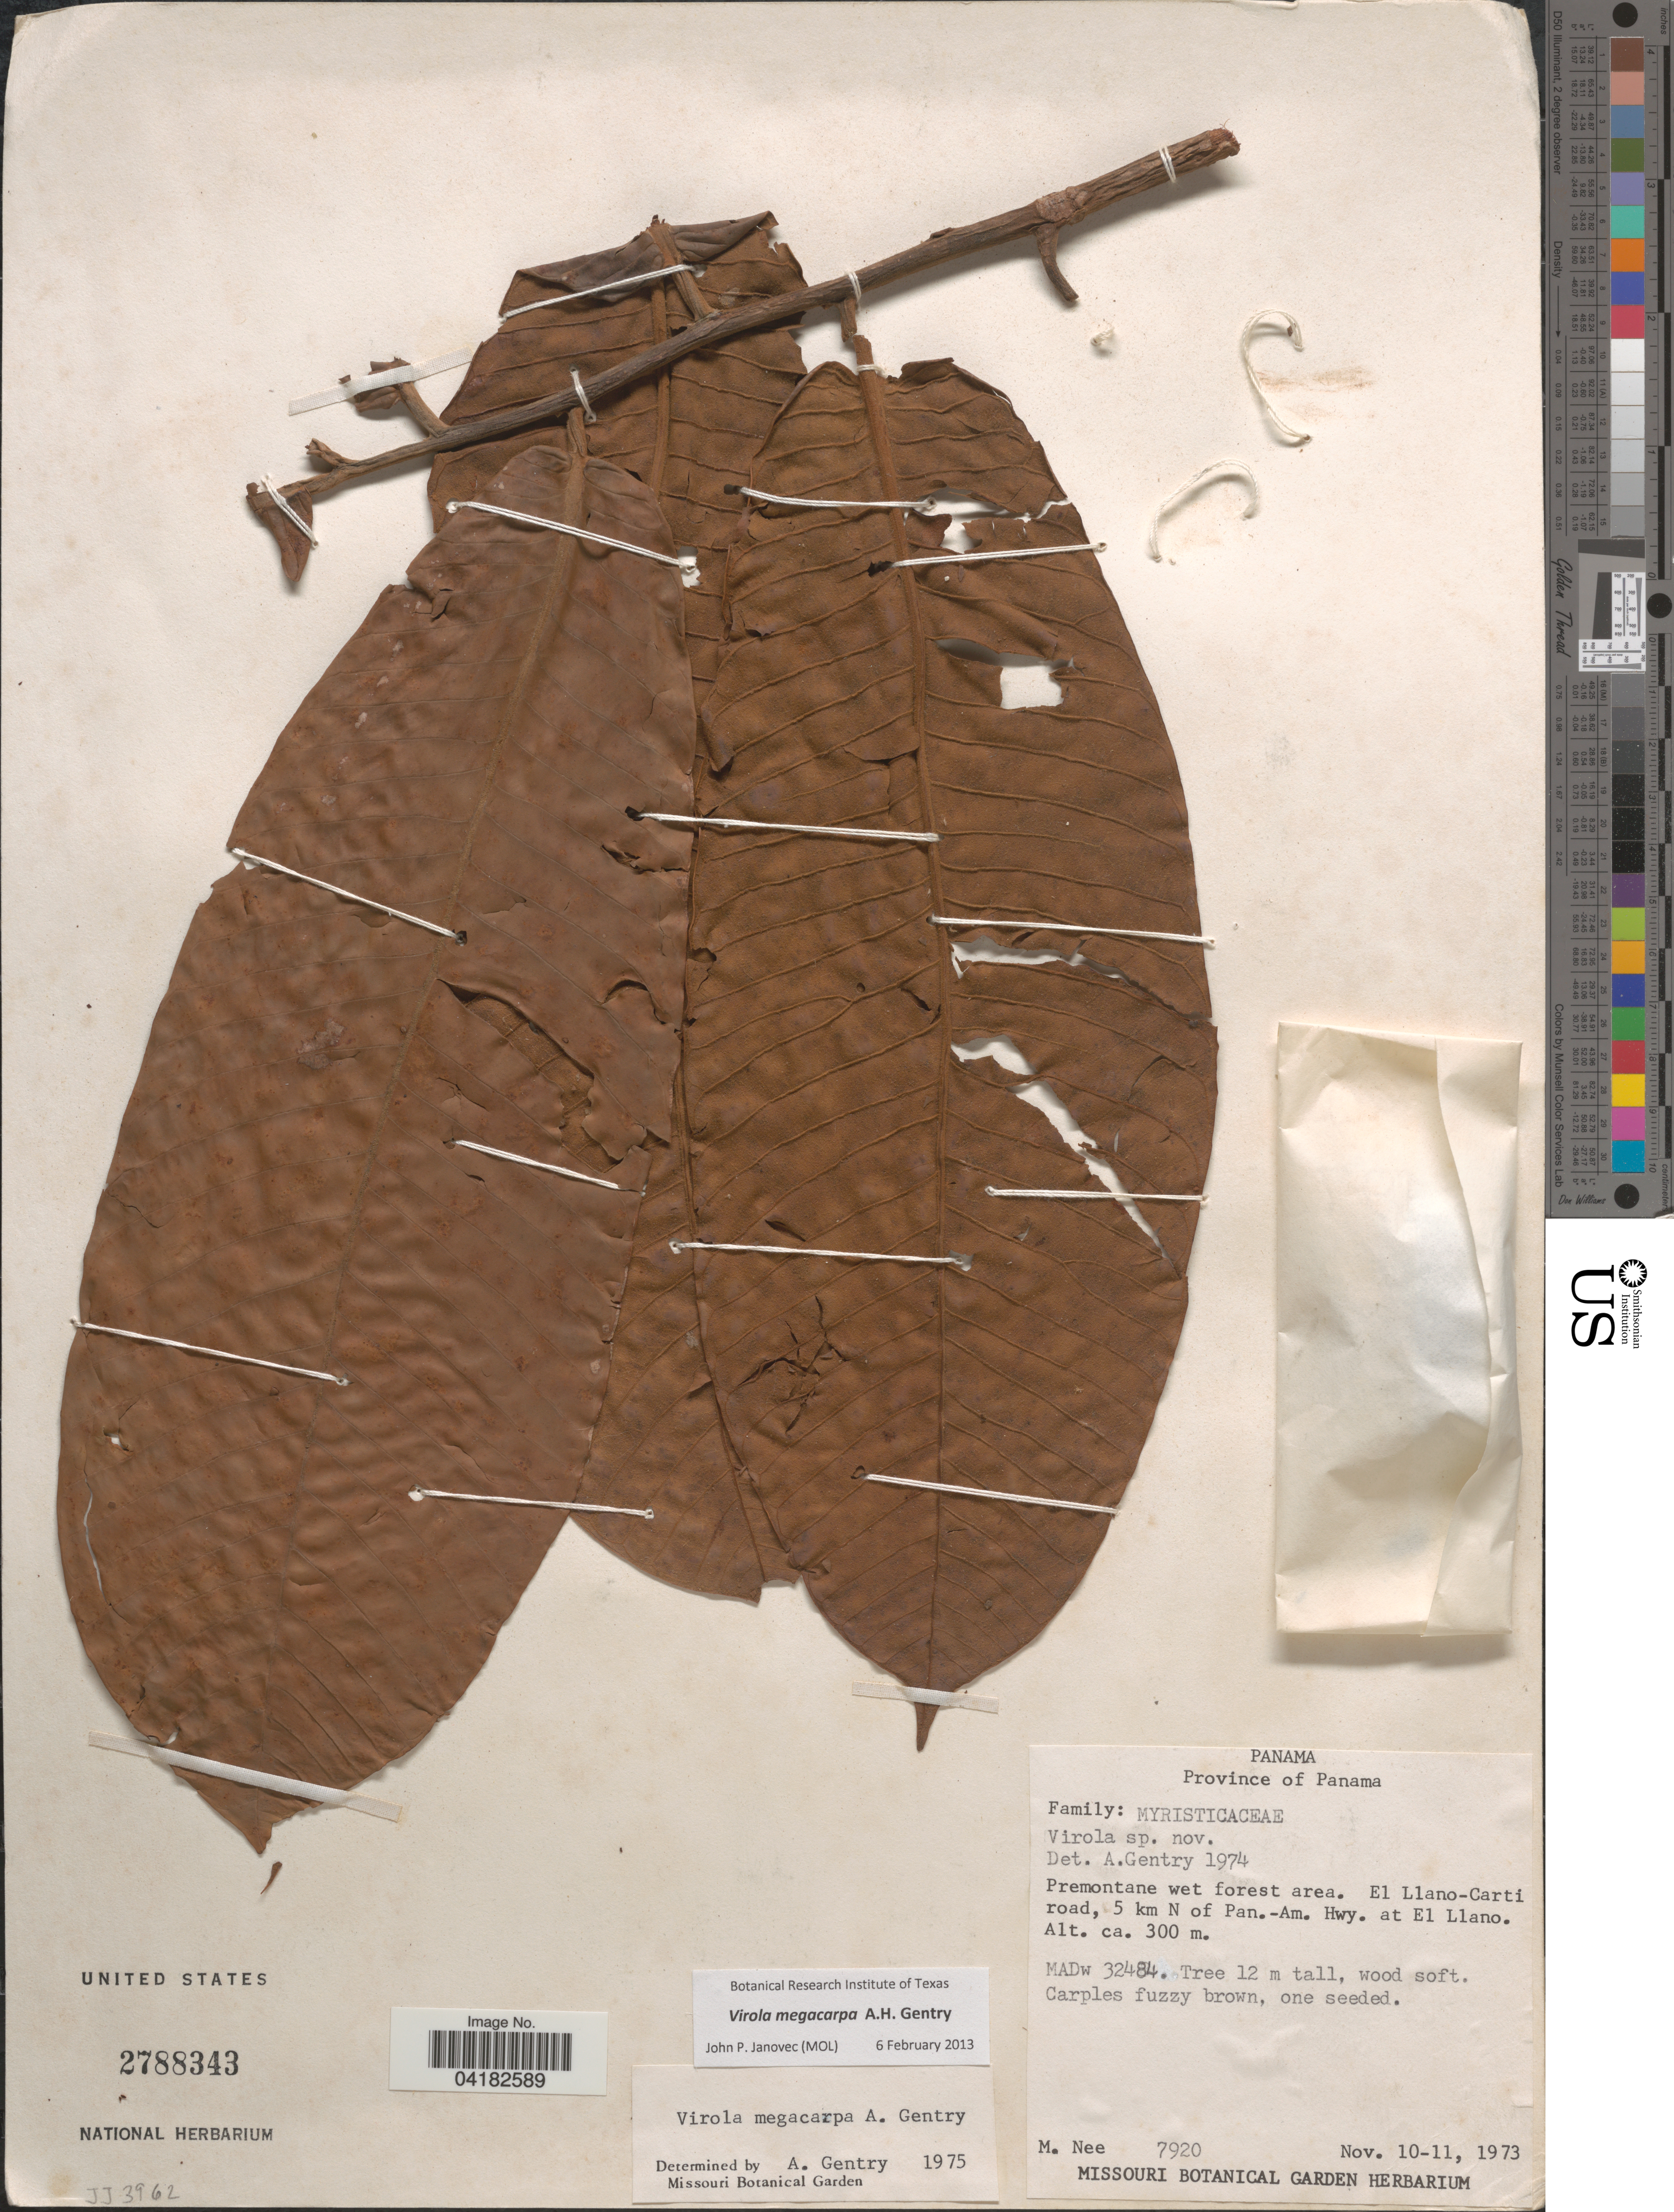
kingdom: Plantae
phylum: Tracheophyta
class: Magnoliopsida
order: Magnoliales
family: Myristicaceae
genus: Virola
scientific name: Virola megacarpa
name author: A.H. Gentry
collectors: M. Nee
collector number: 7920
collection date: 1973-11-10/1973-11-11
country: Panama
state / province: Panamá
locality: Premontane wet forest area. El Llano-Carti road, 5 km N of Pan.-Am. Hwy. at El Llano.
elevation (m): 300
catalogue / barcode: US 2788343